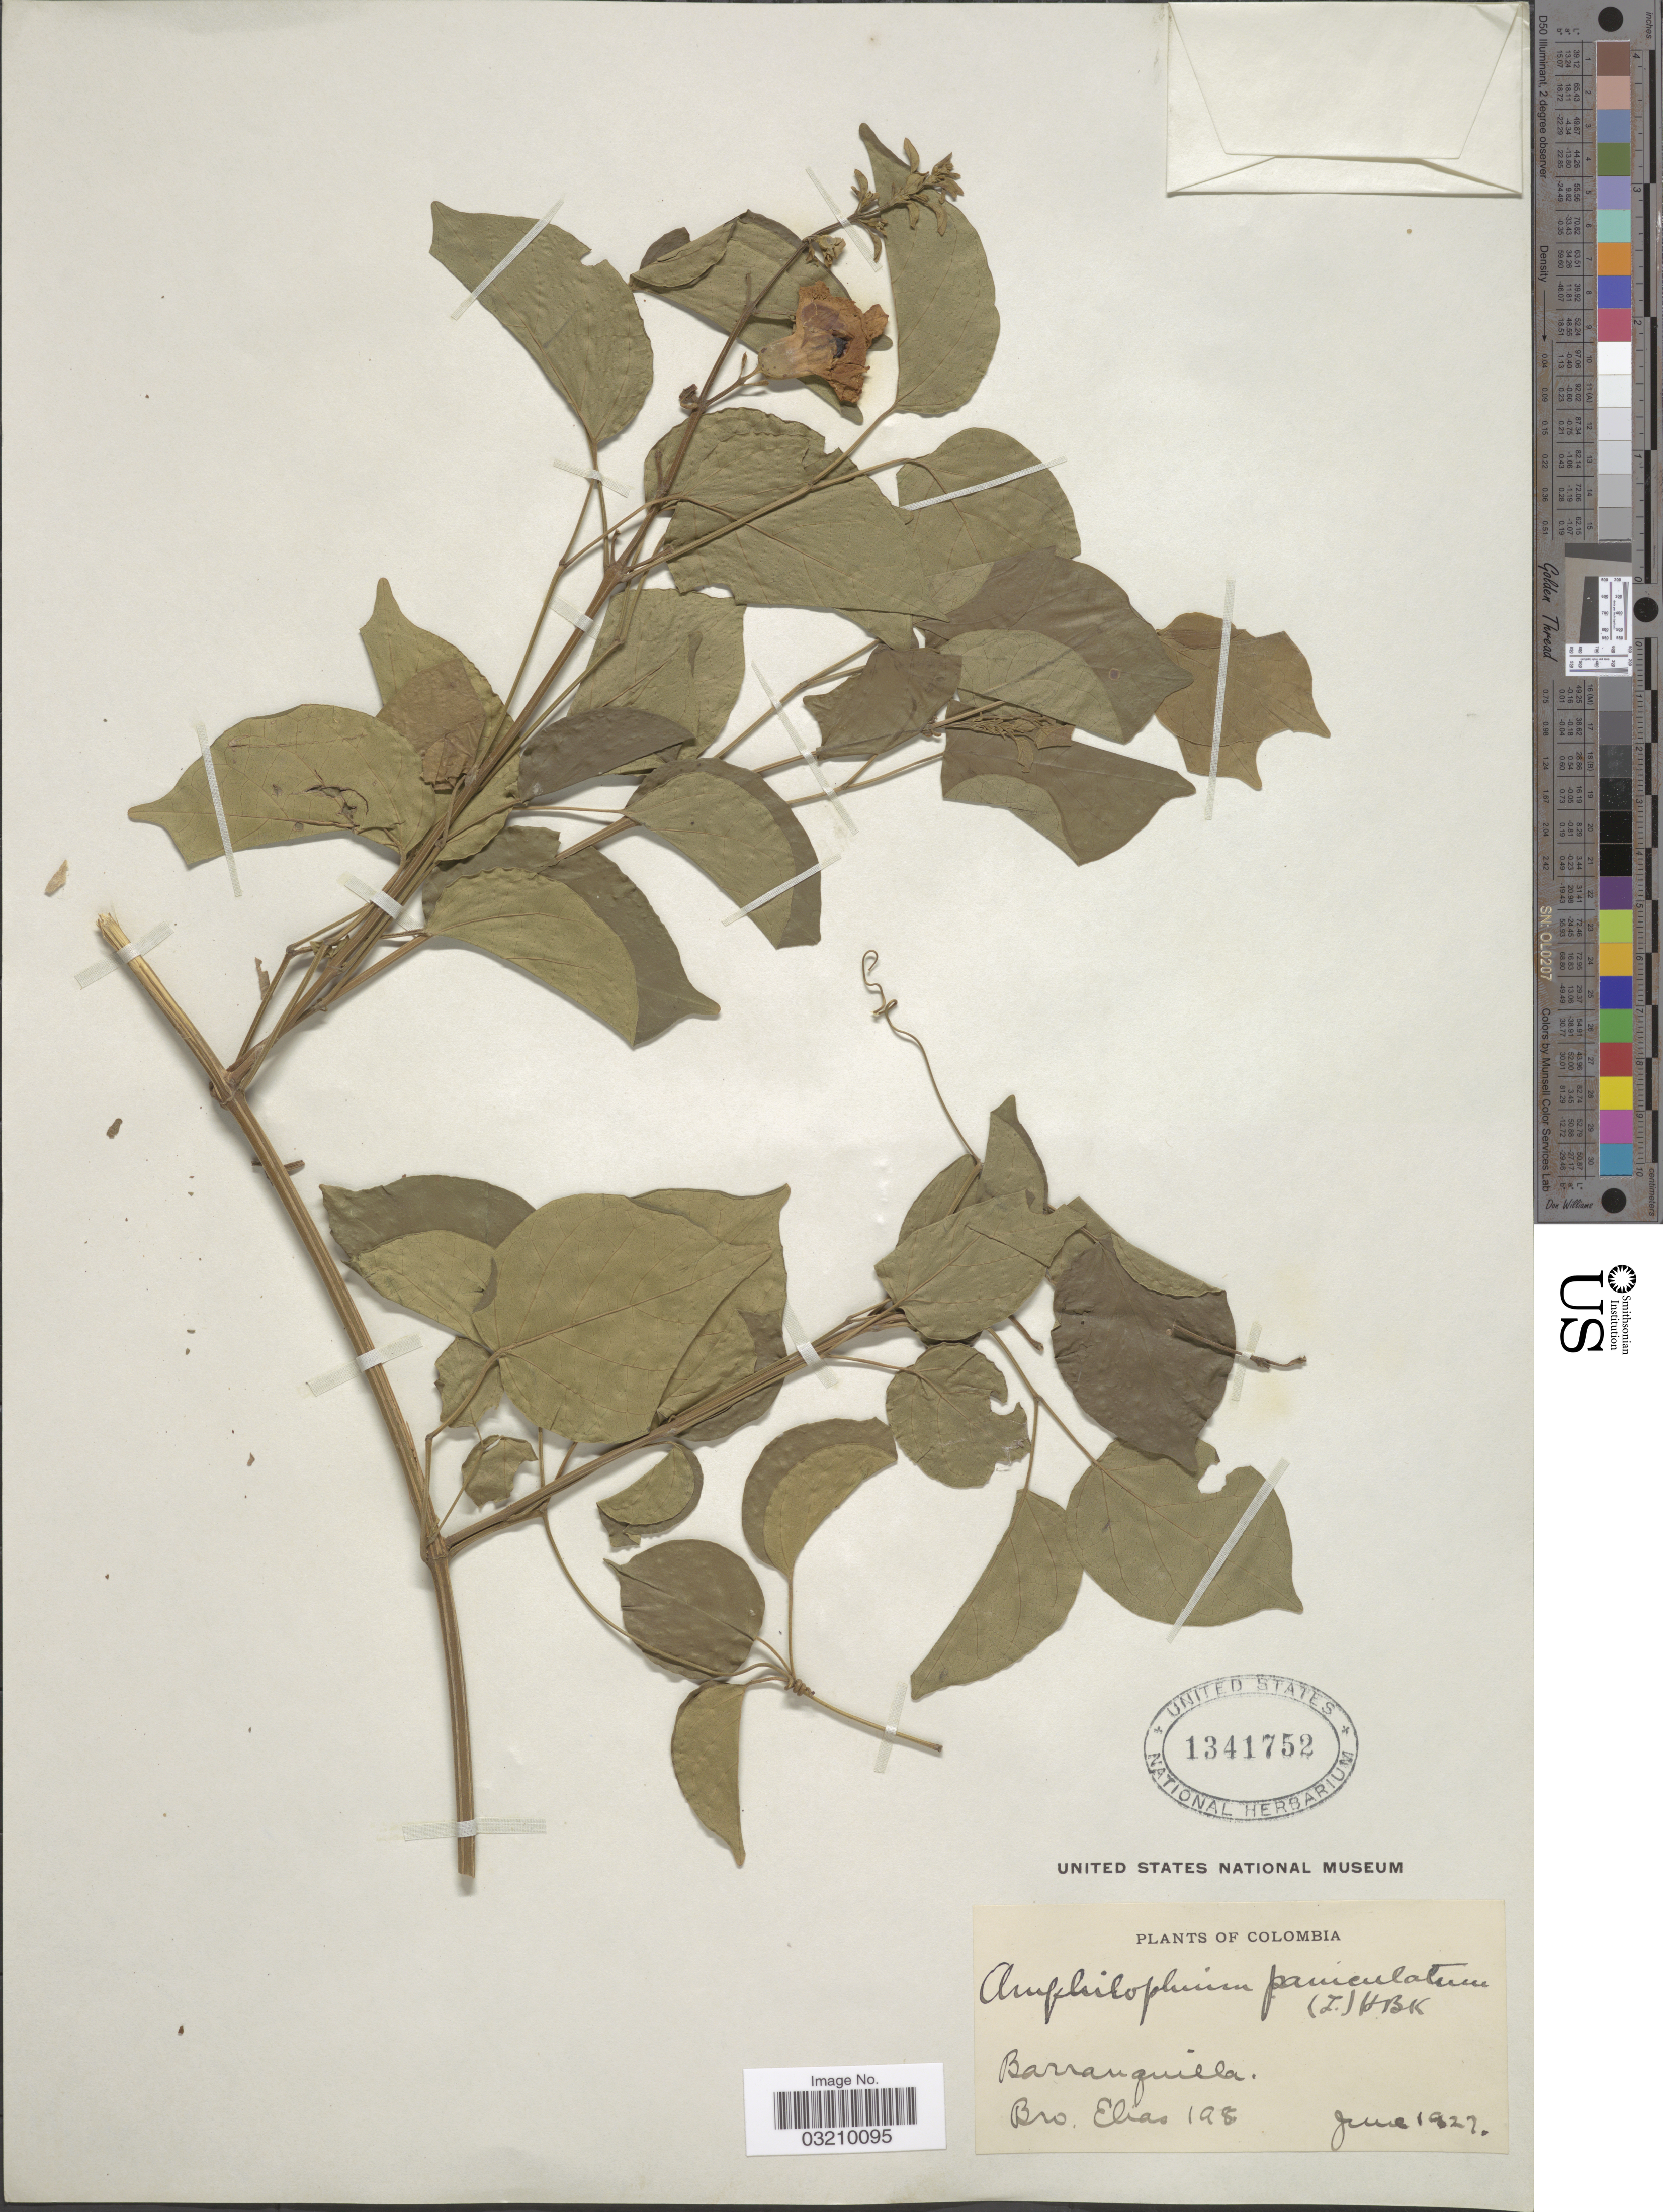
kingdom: Plantae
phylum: Tracheophyta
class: Magnoliopsida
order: Lamiales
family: Bignoniaceae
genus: Amphilophium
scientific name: Amphilophium paniculatum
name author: (L.) Kunth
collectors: Bro. Elias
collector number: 198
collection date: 1927-06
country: Colombia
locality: Barranquilla.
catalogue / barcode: US 1341752